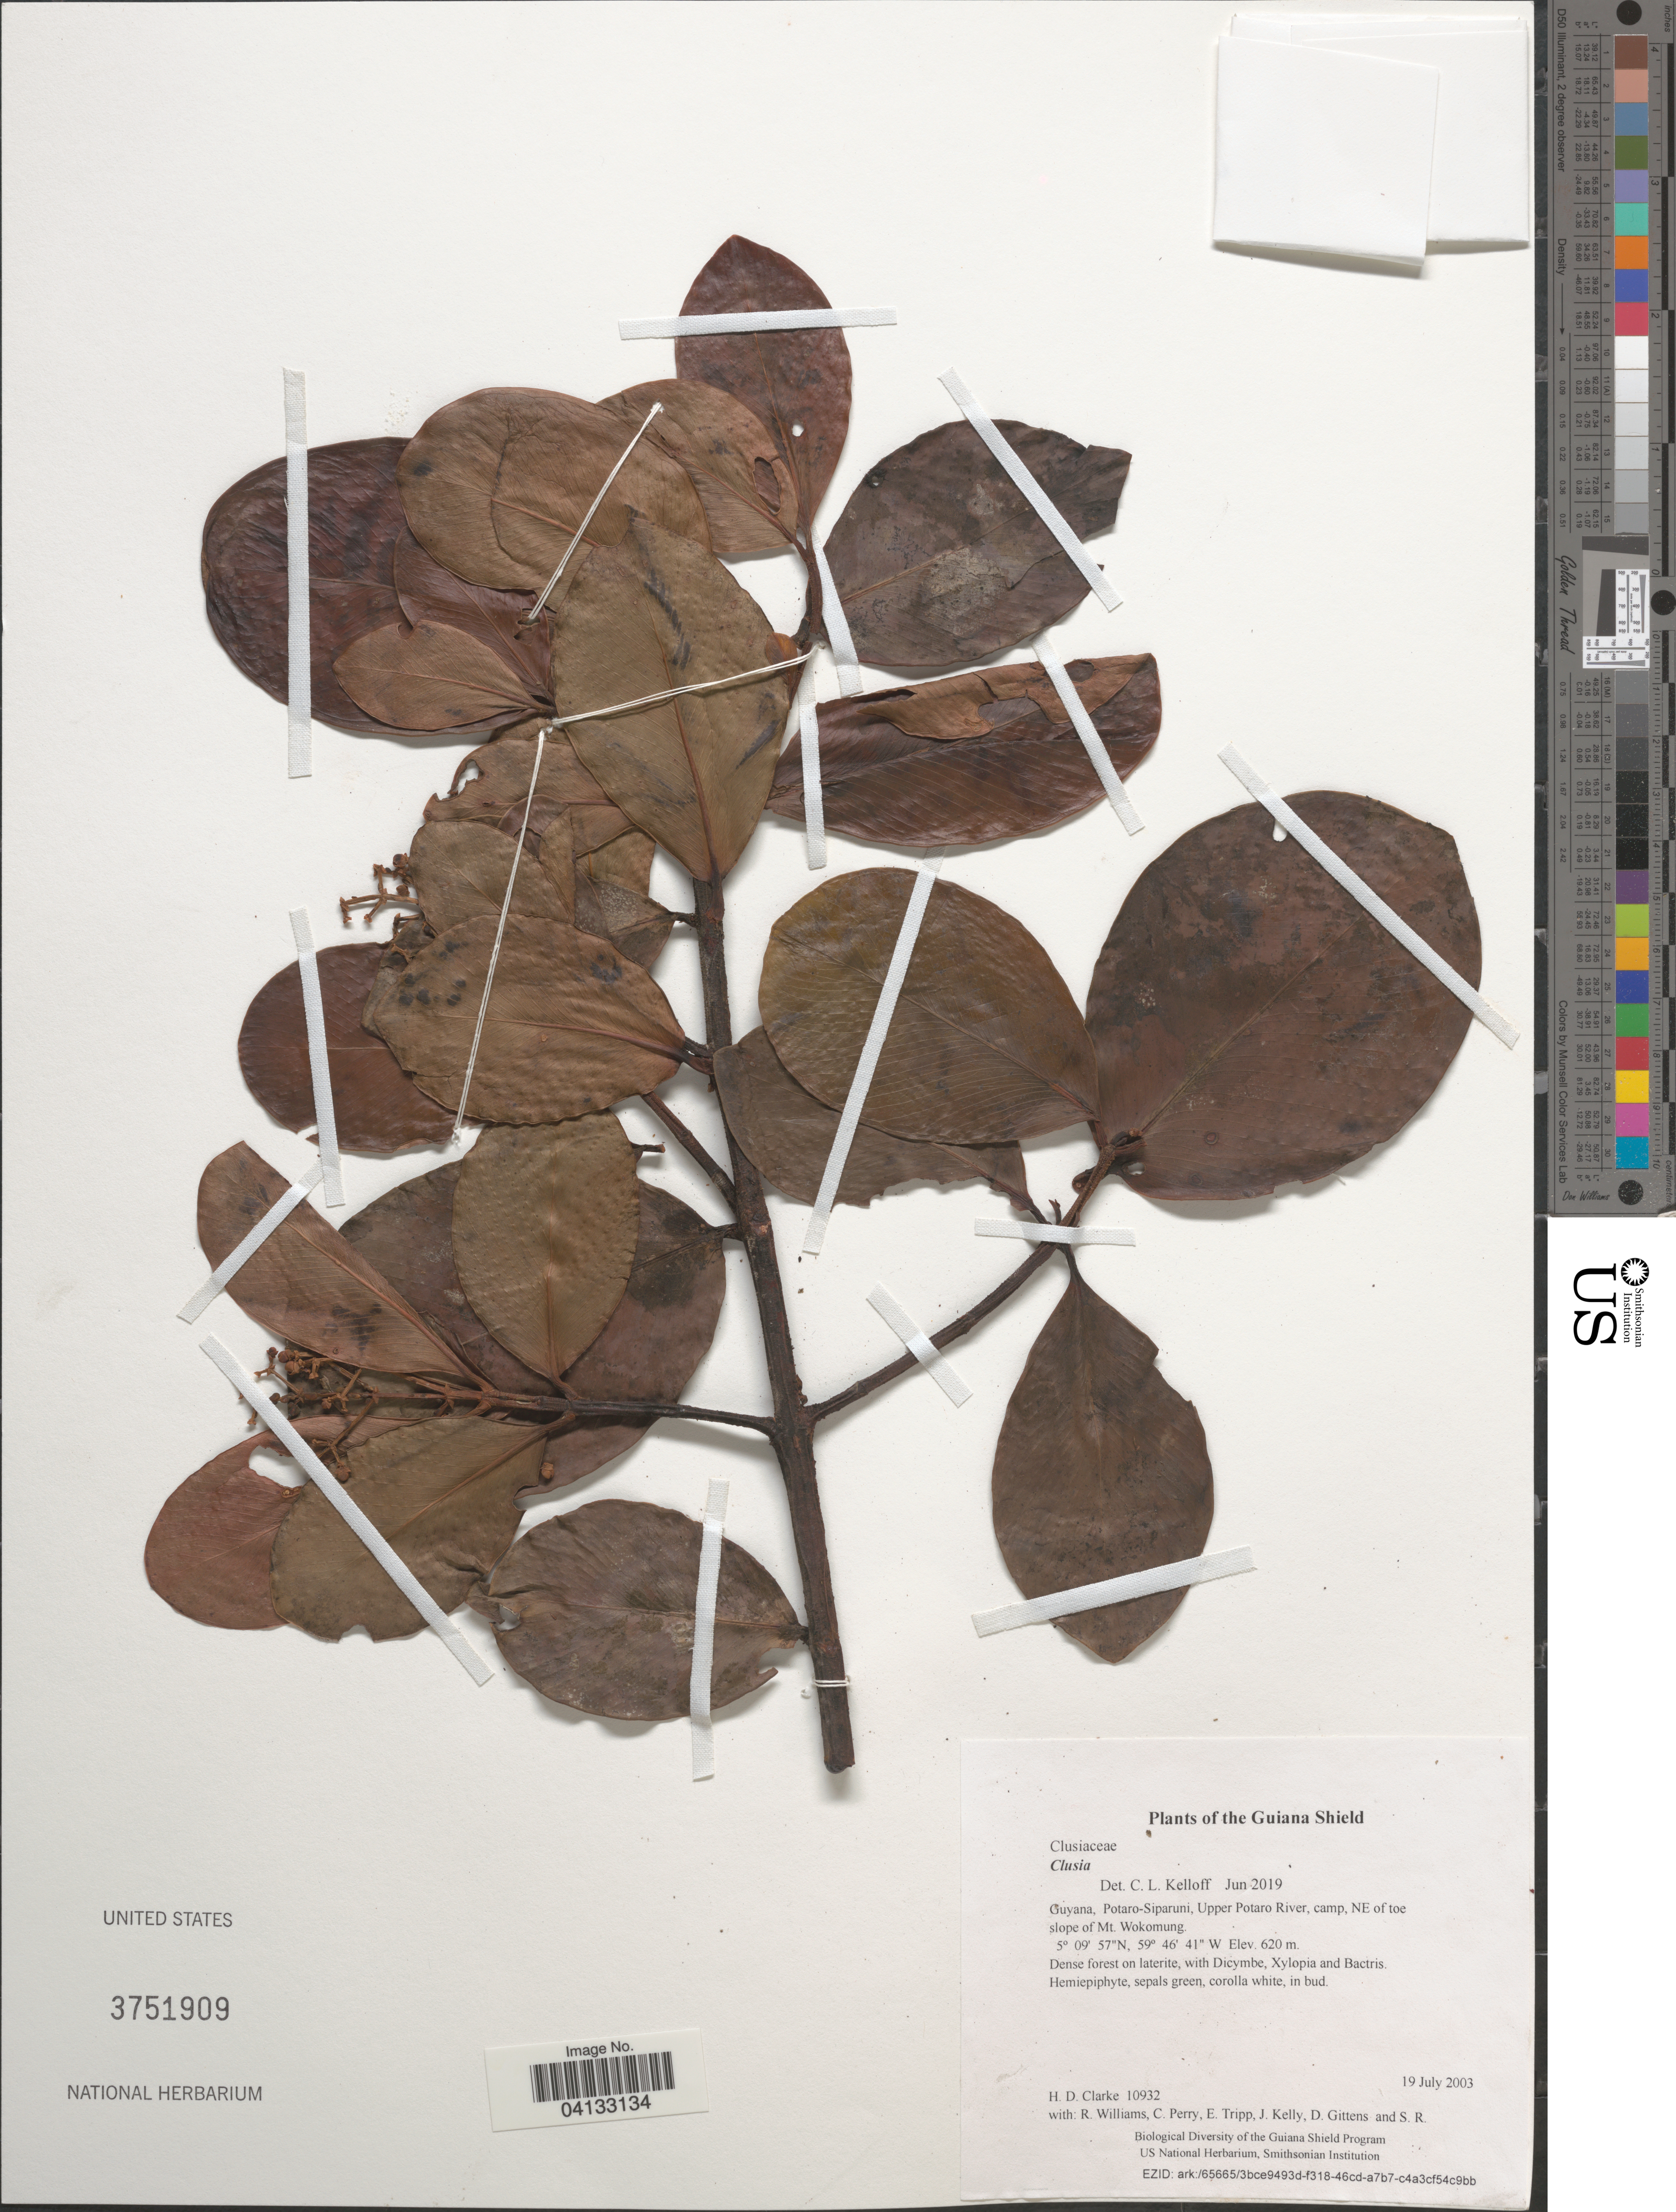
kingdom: Plantae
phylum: Tracheophyta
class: Magnoliopsida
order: Malpighiales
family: Clusiaceae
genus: Clusia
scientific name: Clusia sp.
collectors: H. D. Clarke, R. Williams, C. Perry, E. Tripp & et al.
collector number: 10932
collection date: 2003-07-19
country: Guyana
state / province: Potaro-Siparuni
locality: Guiana Shield. Upper Potaro River, camp, NE of toe slope of Mt. Wokomung.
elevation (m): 620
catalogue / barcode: US 3751909